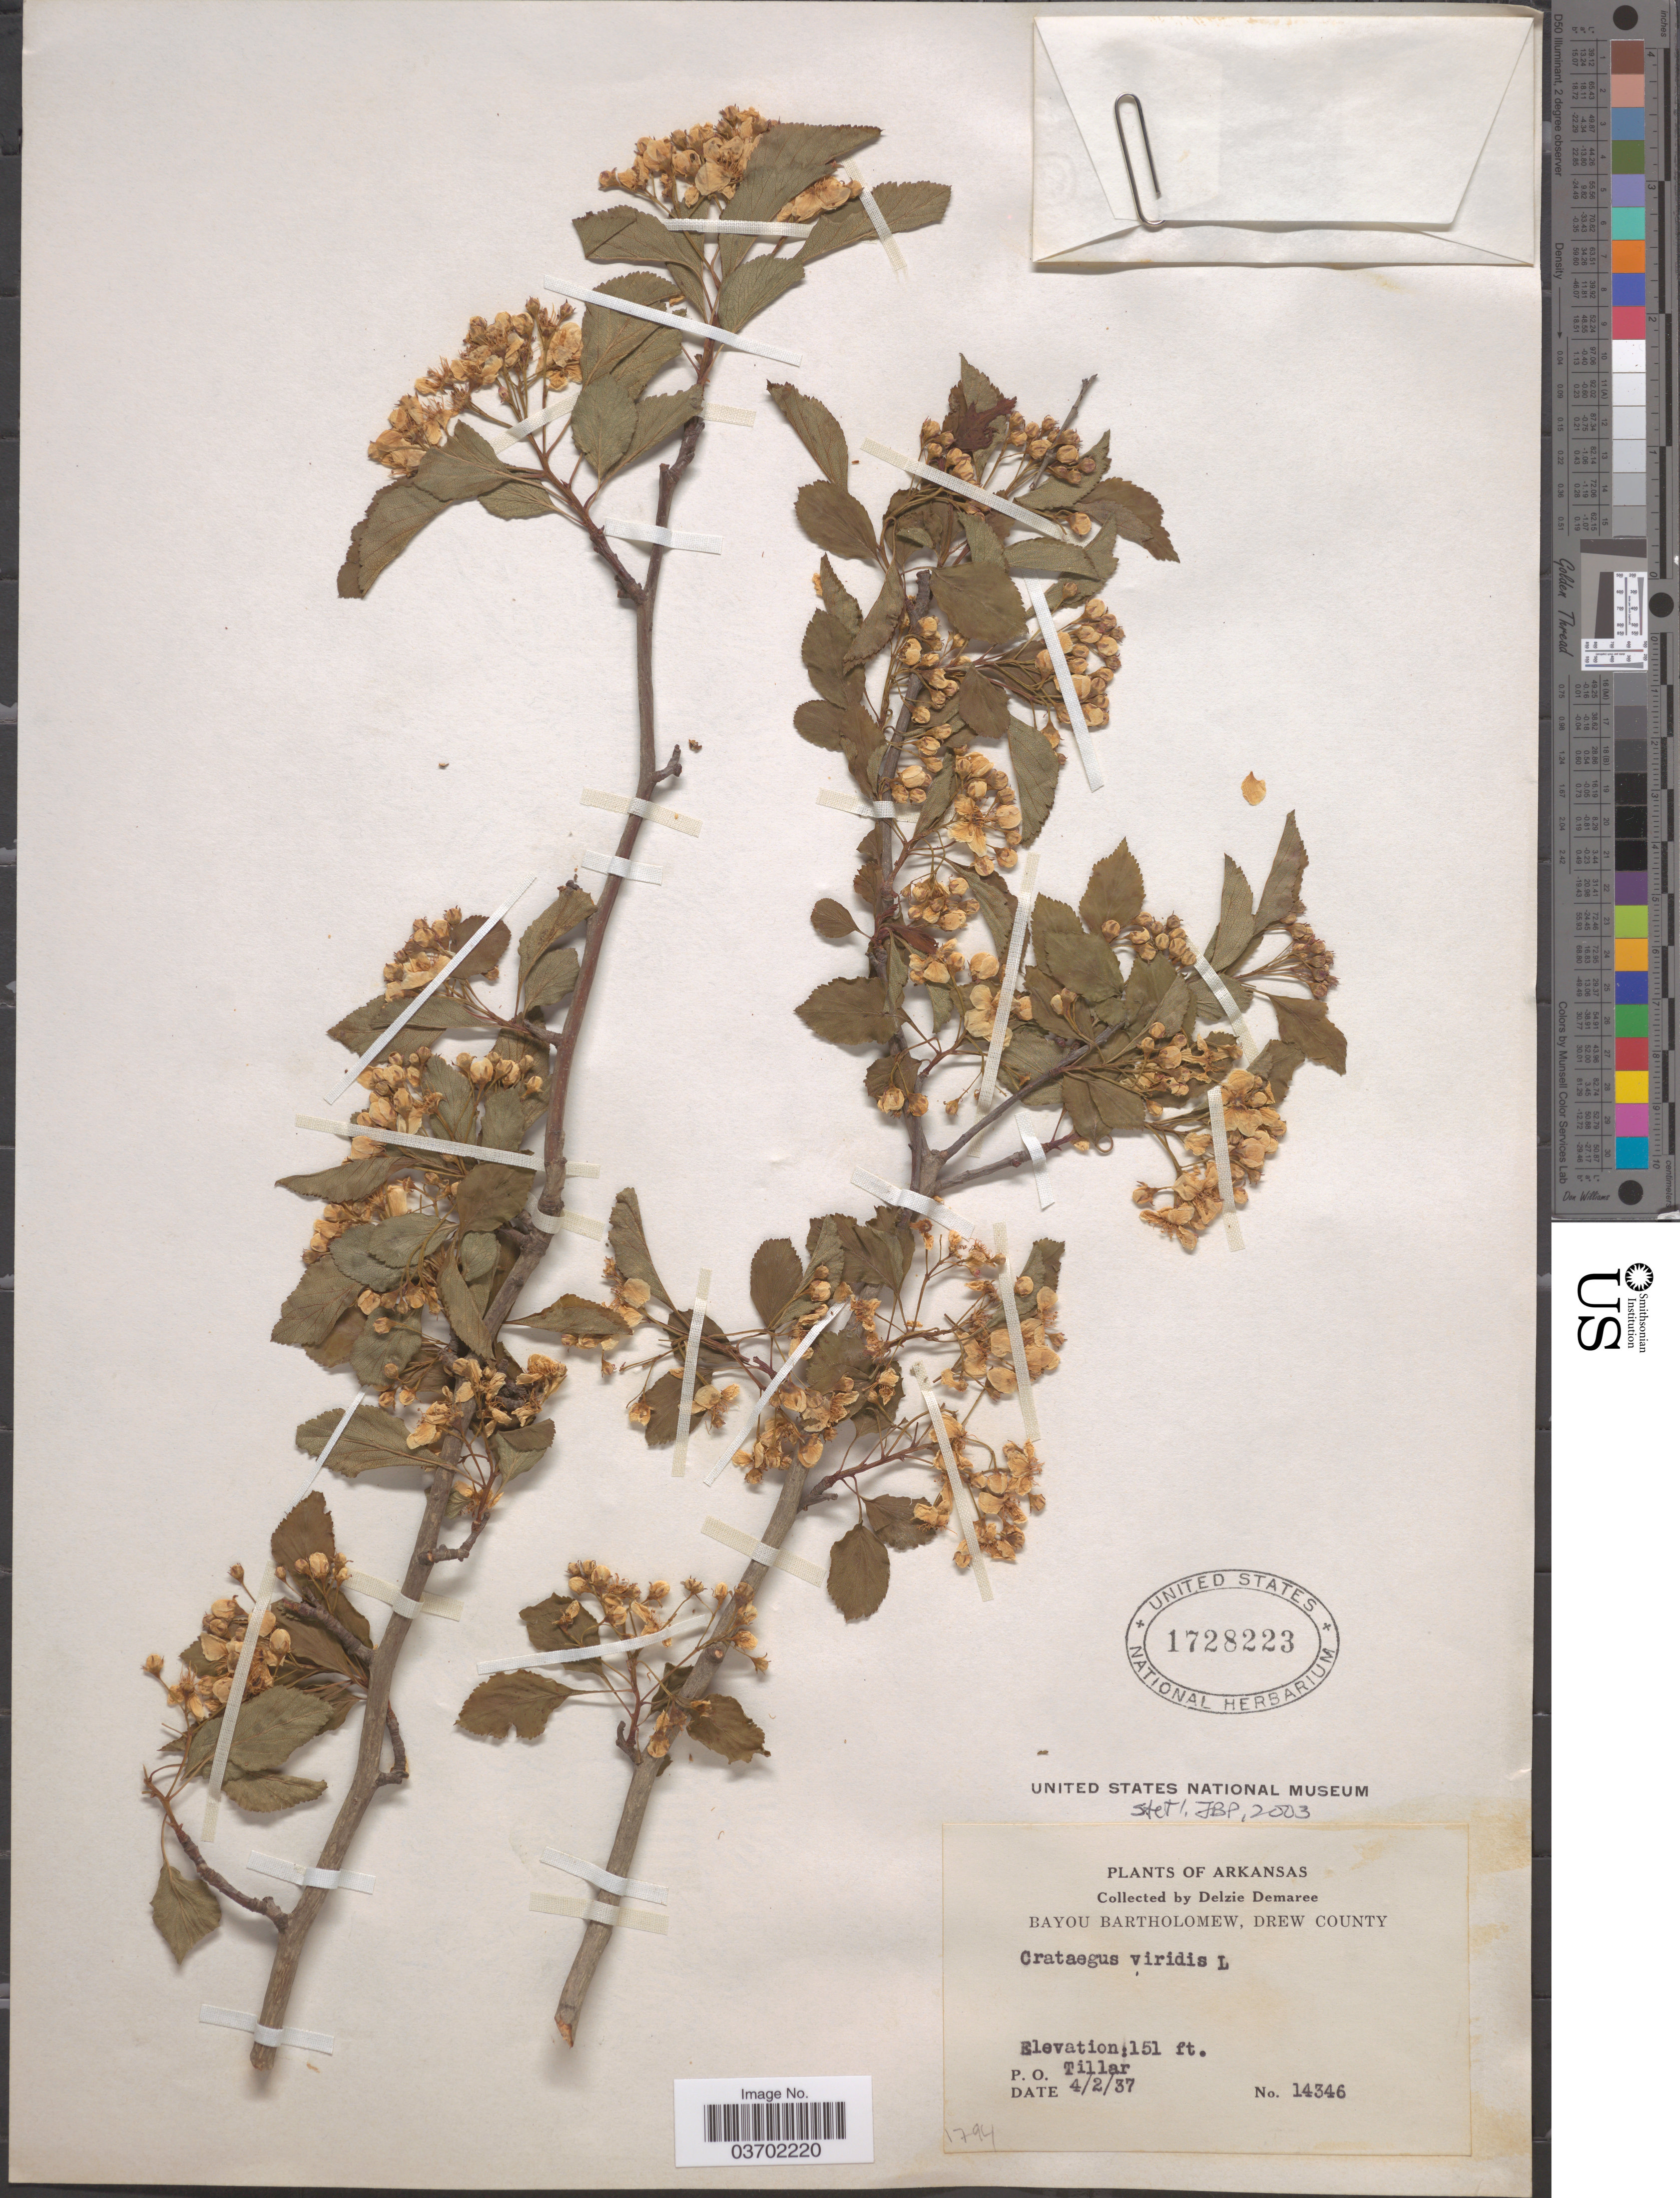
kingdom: Plantae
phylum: Tracheophyta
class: Magnoliopsida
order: Rosales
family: Rosaceae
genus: Crataegus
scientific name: Crataegus viridis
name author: L.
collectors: D. Demaree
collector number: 14346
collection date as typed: Transcribed d/m/y: 2/4/37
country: United States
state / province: Arkansas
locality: Bayou Bartholomew, Drew County. P. O. Tillar.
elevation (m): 46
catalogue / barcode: US 1728223